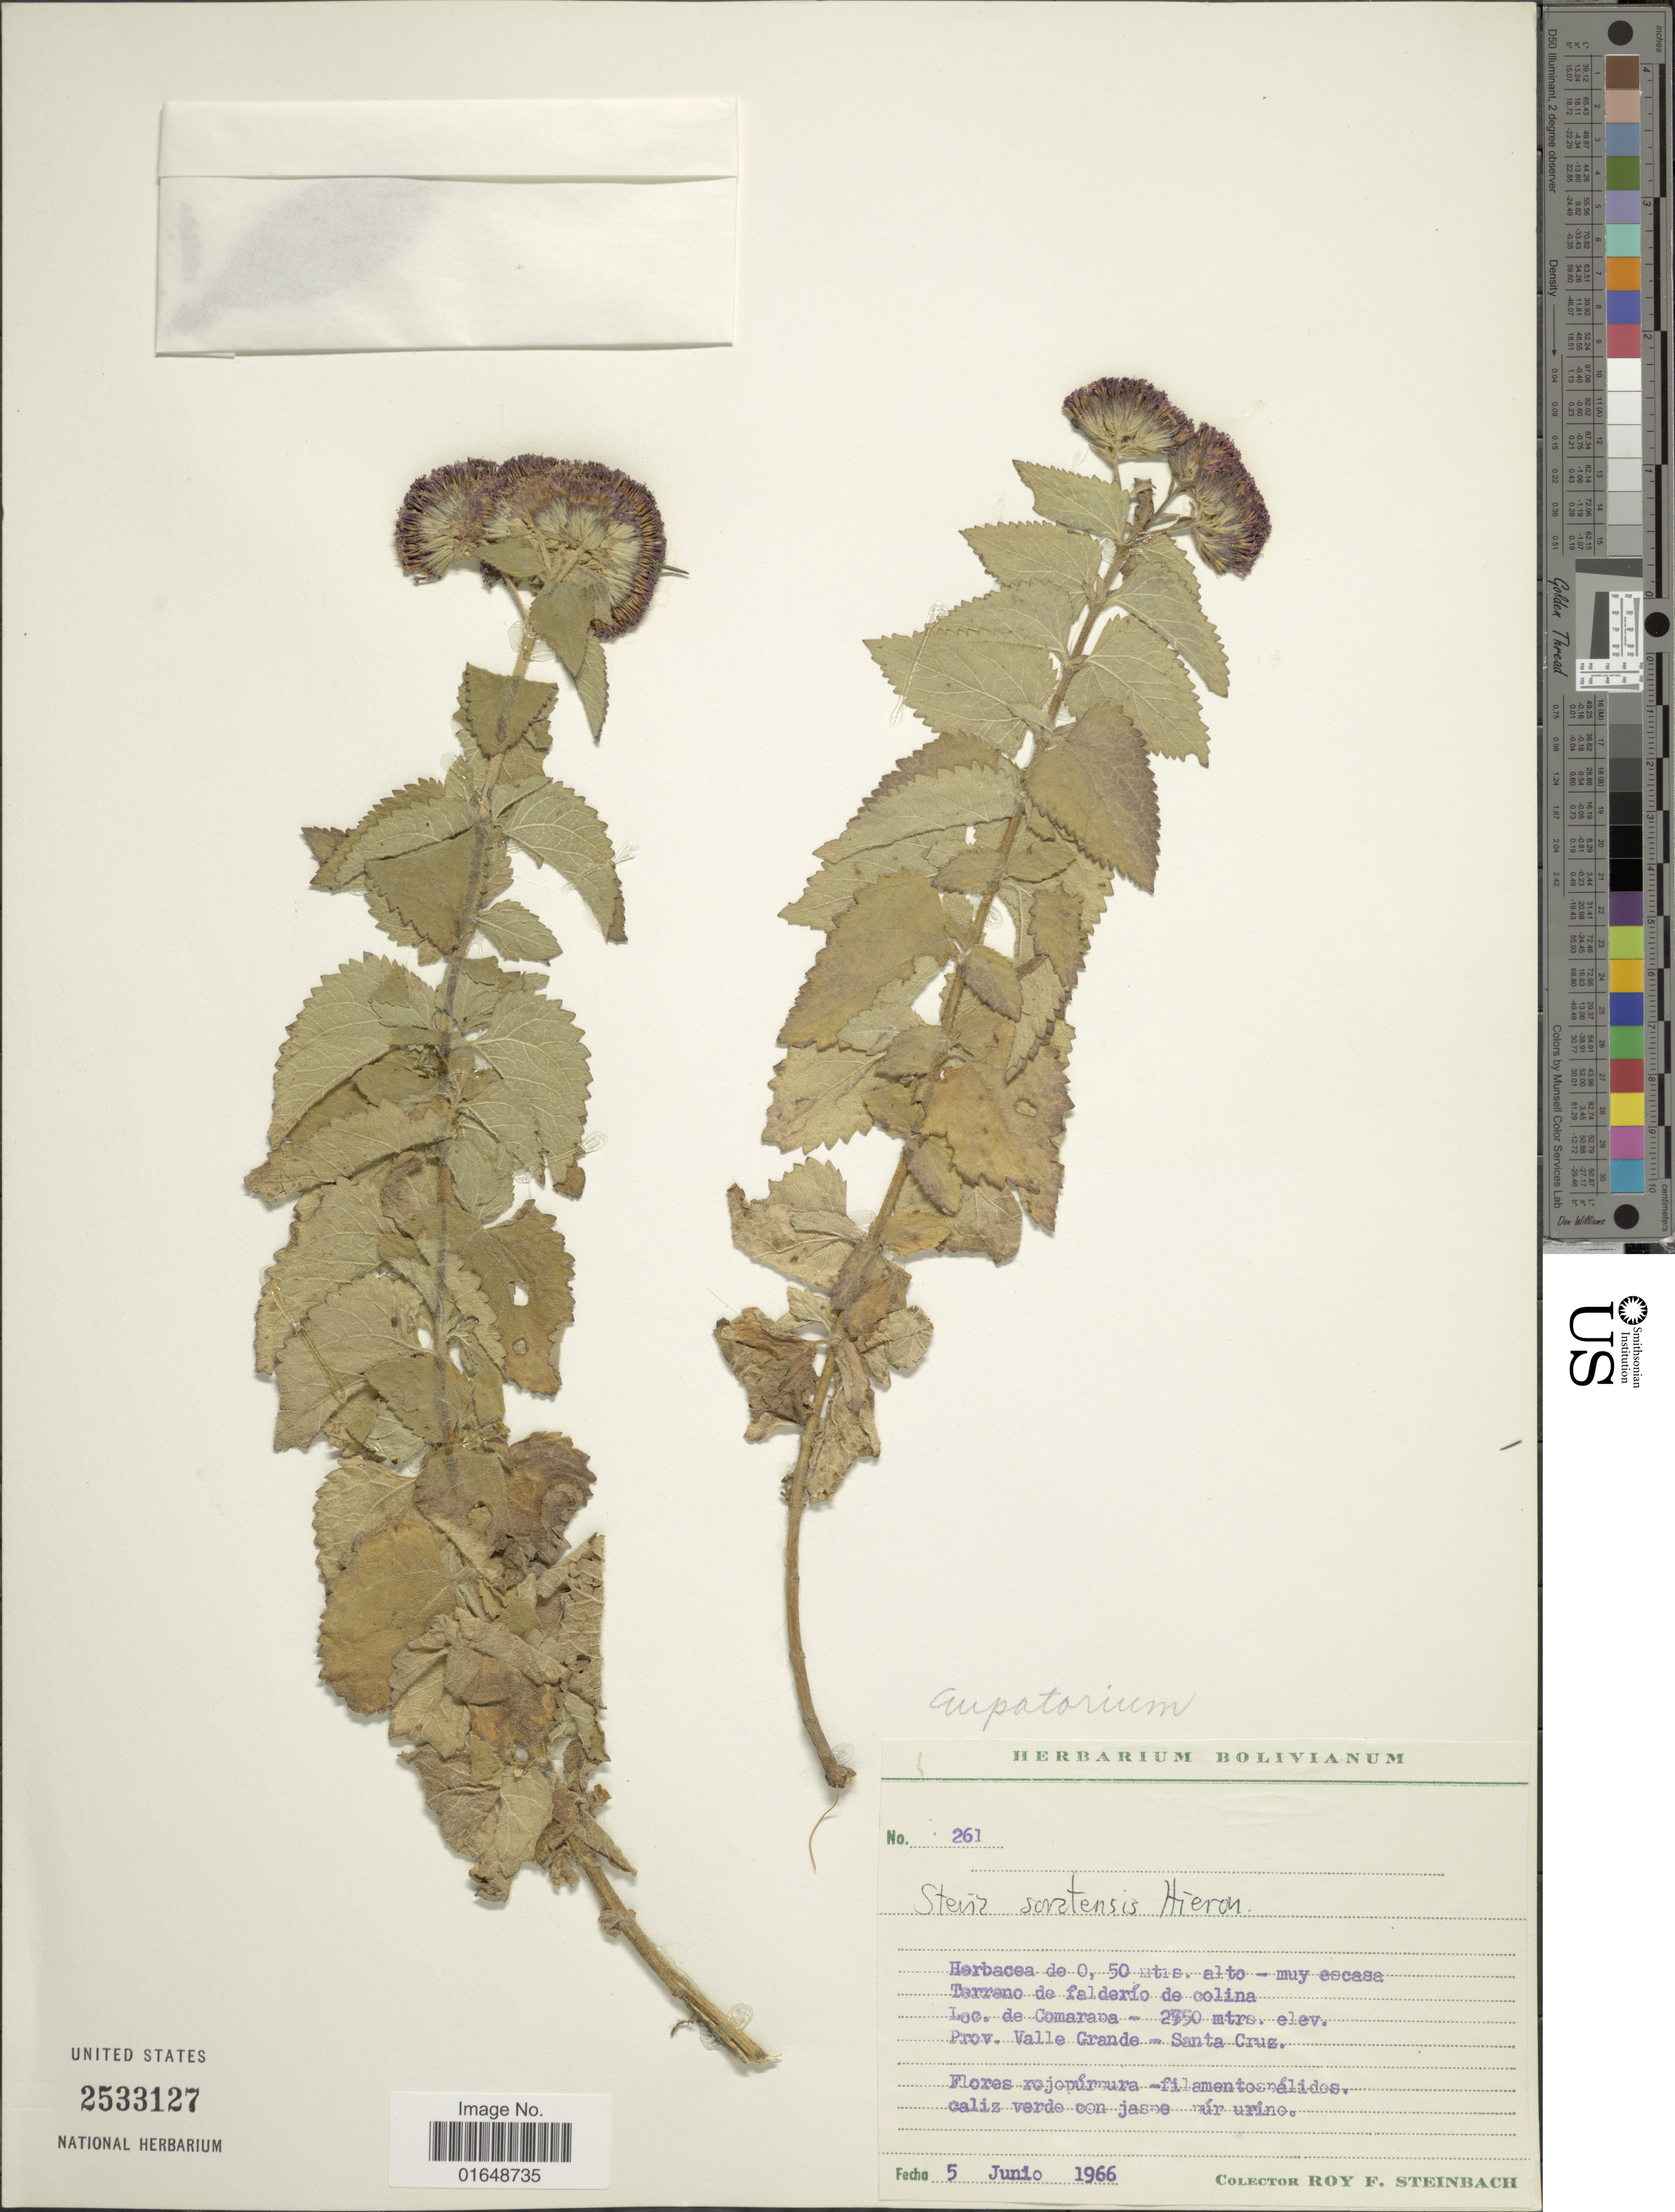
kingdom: Plantae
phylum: Tracheophyta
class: Magnoliopsida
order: Asterales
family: Asteraceae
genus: Stevia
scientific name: Stevia soratensis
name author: Hieron.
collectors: R. F. Steinbach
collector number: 261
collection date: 1966-06-05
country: Bolivia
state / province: Santa Cruz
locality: De Comarapa, Prov. Valle Grande - Santa Cruz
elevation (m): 2750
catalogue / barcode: US 2533127